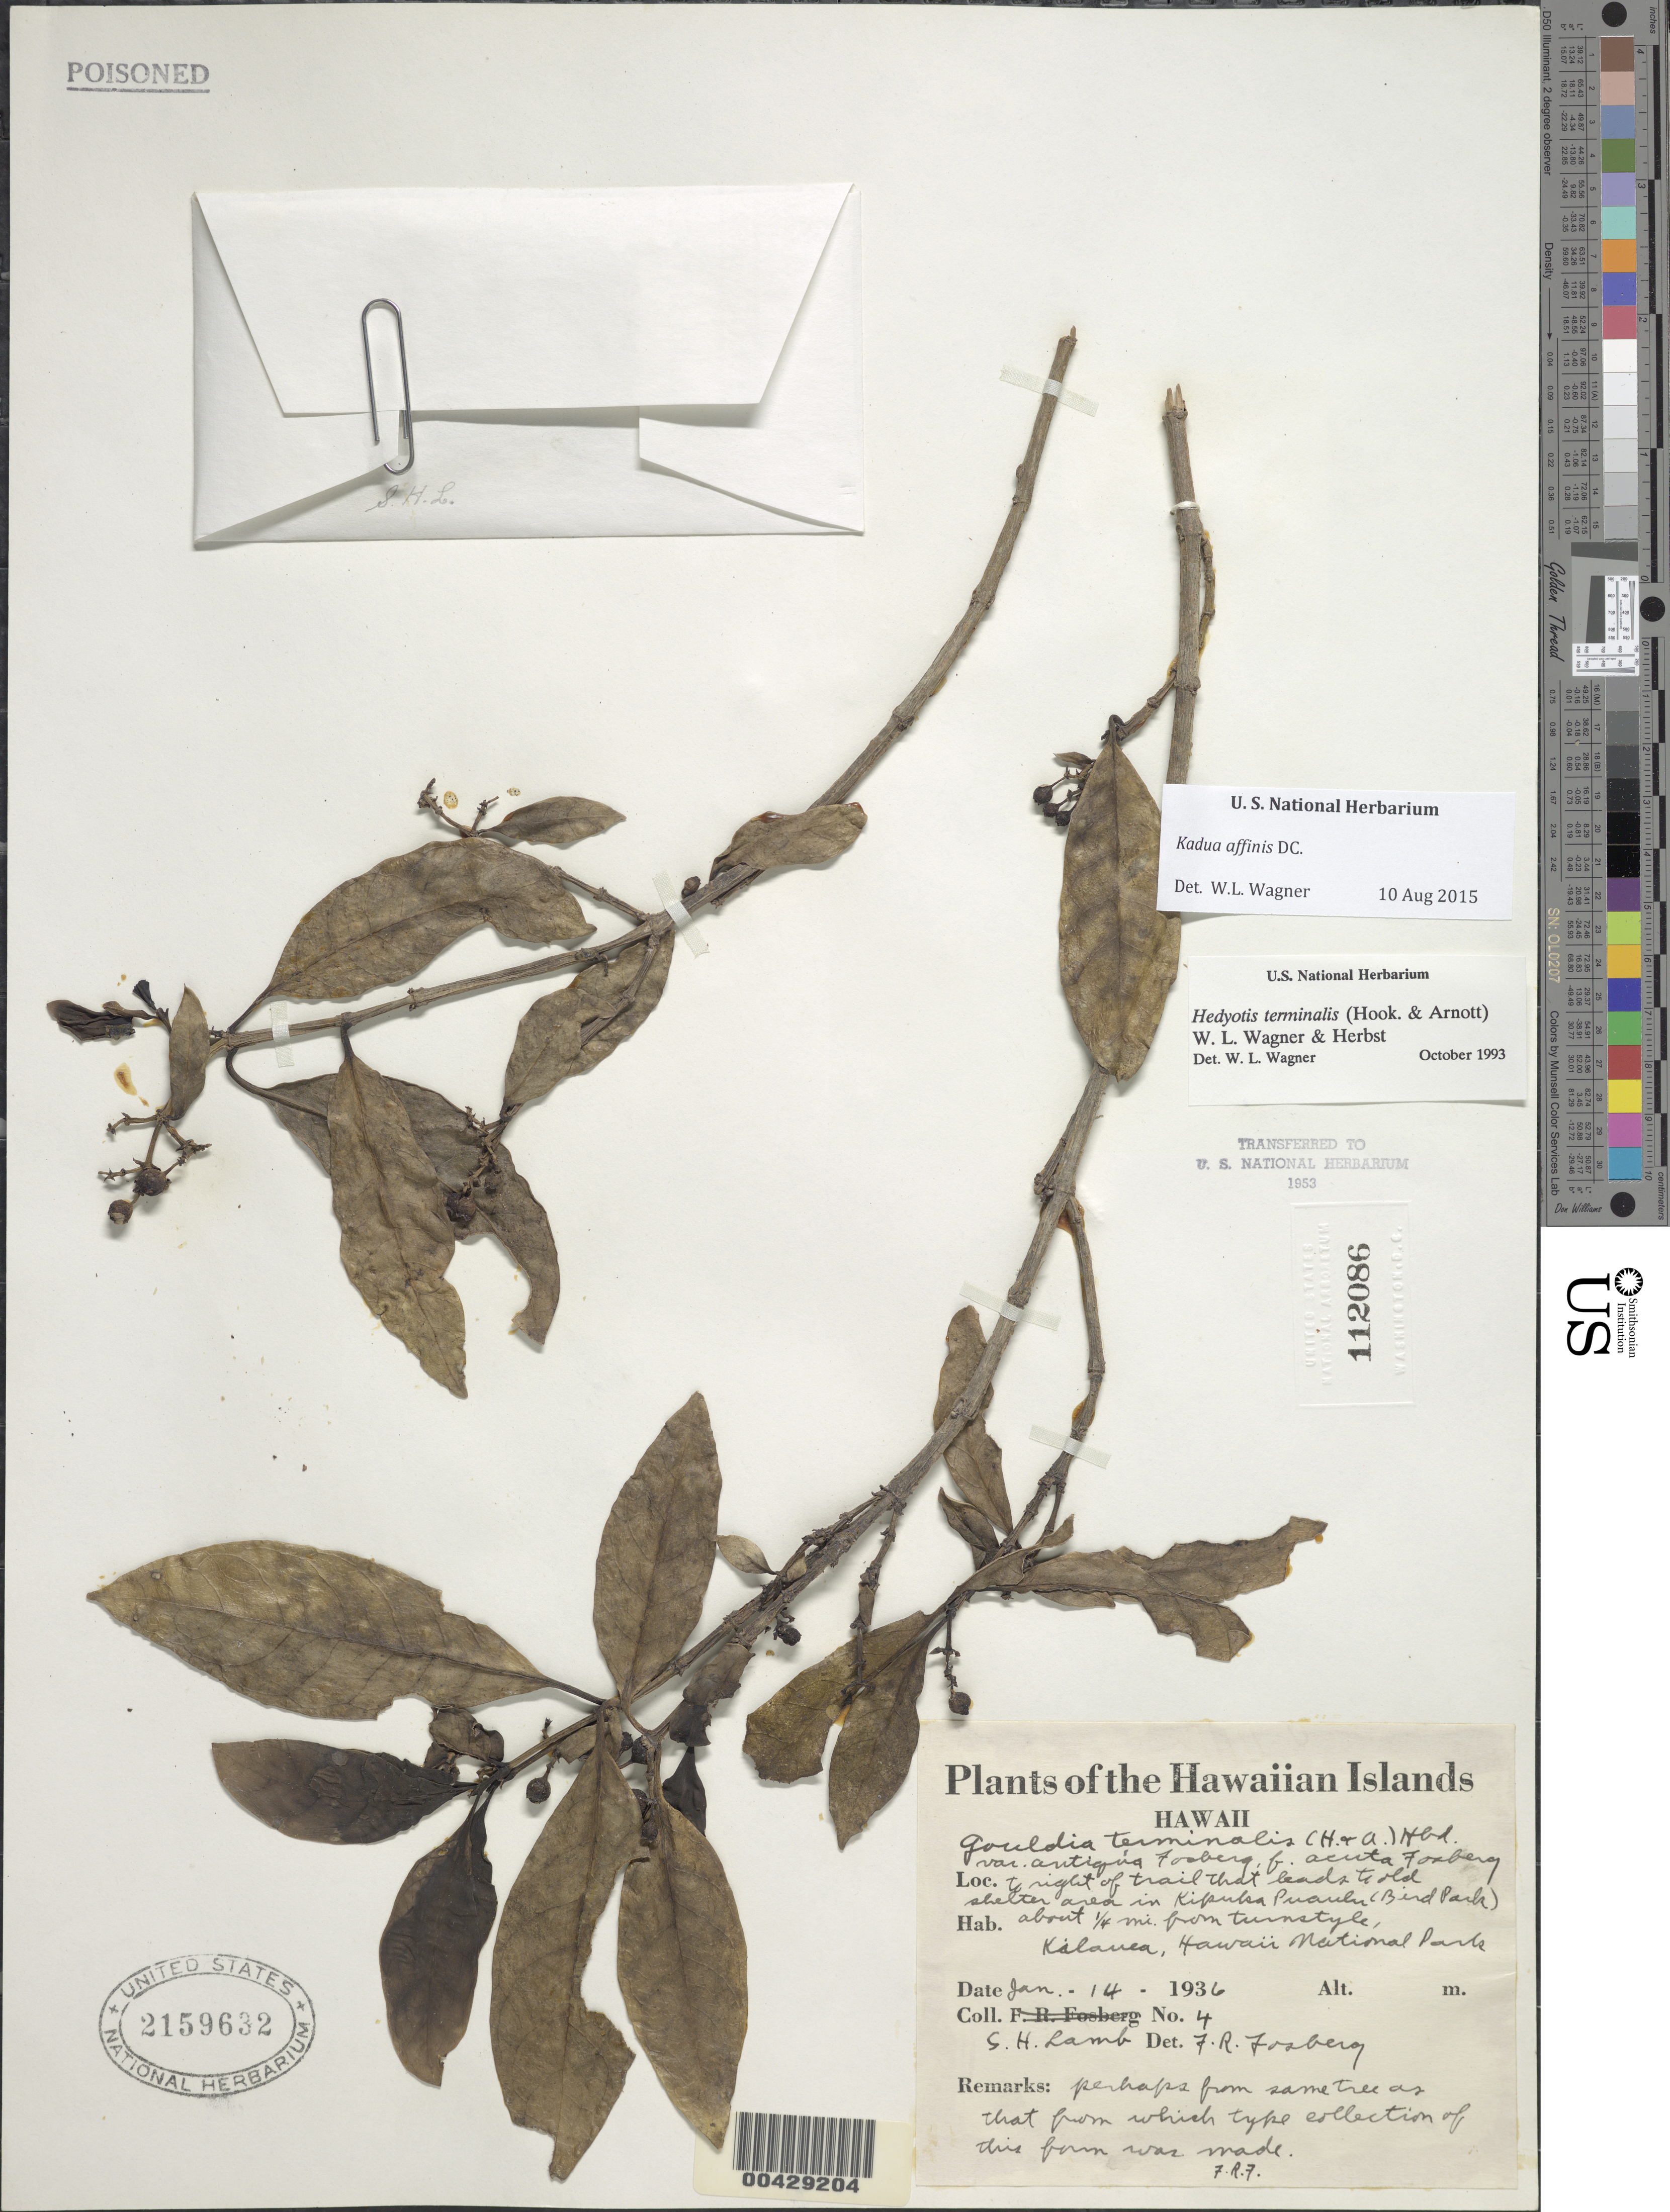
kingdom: Plantae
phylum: Tracheophyta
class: Magnoliopsida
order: Gentianales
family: Rubiaceae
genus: Kadua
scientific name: Kadua affinis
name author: DC.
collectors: S. H. Lamb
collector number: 4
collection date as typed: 14 Jan 1936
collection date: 1936-01-14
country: United States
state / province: Hawaii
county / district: Hawaii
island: Hawaii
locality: To right of trail that leads to old shelter area in Kipuka Puaulu (Bird Park) about 0.25 mi from turnstyle, Kilauea,...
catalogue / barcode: US 2159632